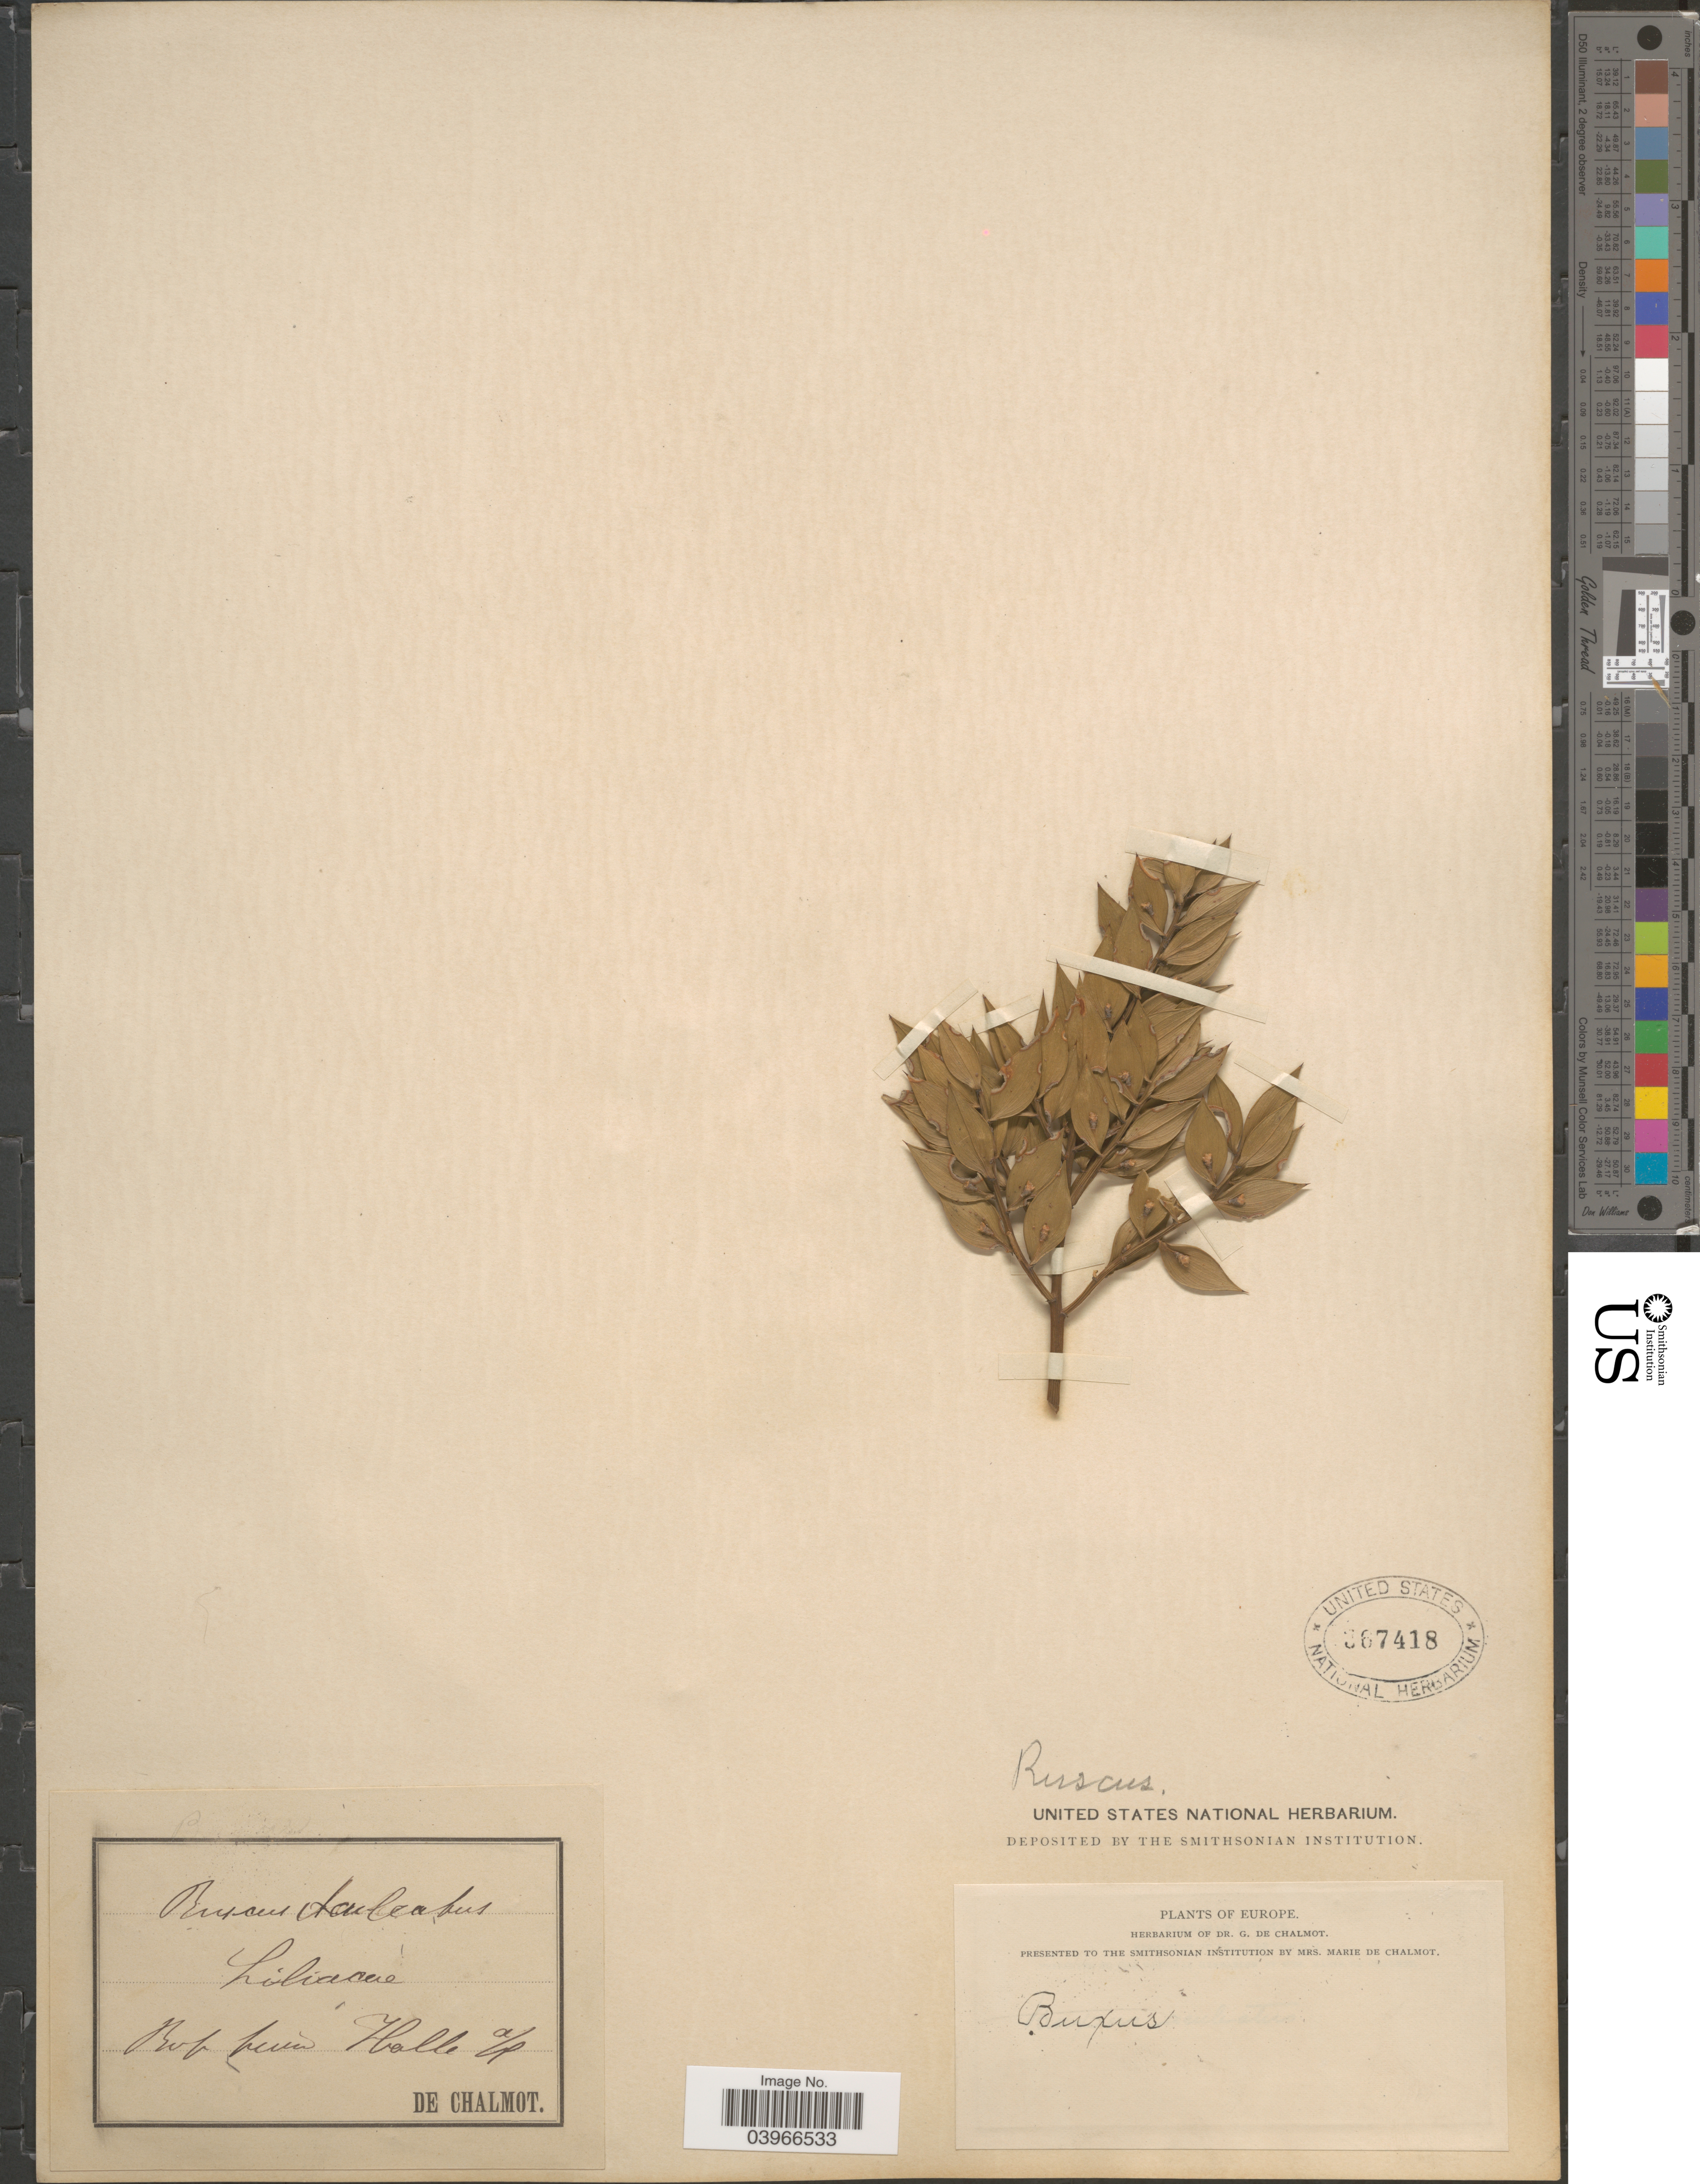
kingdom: Plantae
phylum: Tracheophyta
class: Liliopsida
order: Asparagales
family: Asparagaceae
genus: Ruscus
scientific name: Ruscus aculeatus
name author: L.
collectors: G. de Chalmot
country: Germany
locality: Europe. Bop [interpreted] hevia Halle a/p.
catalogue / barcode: US 367418